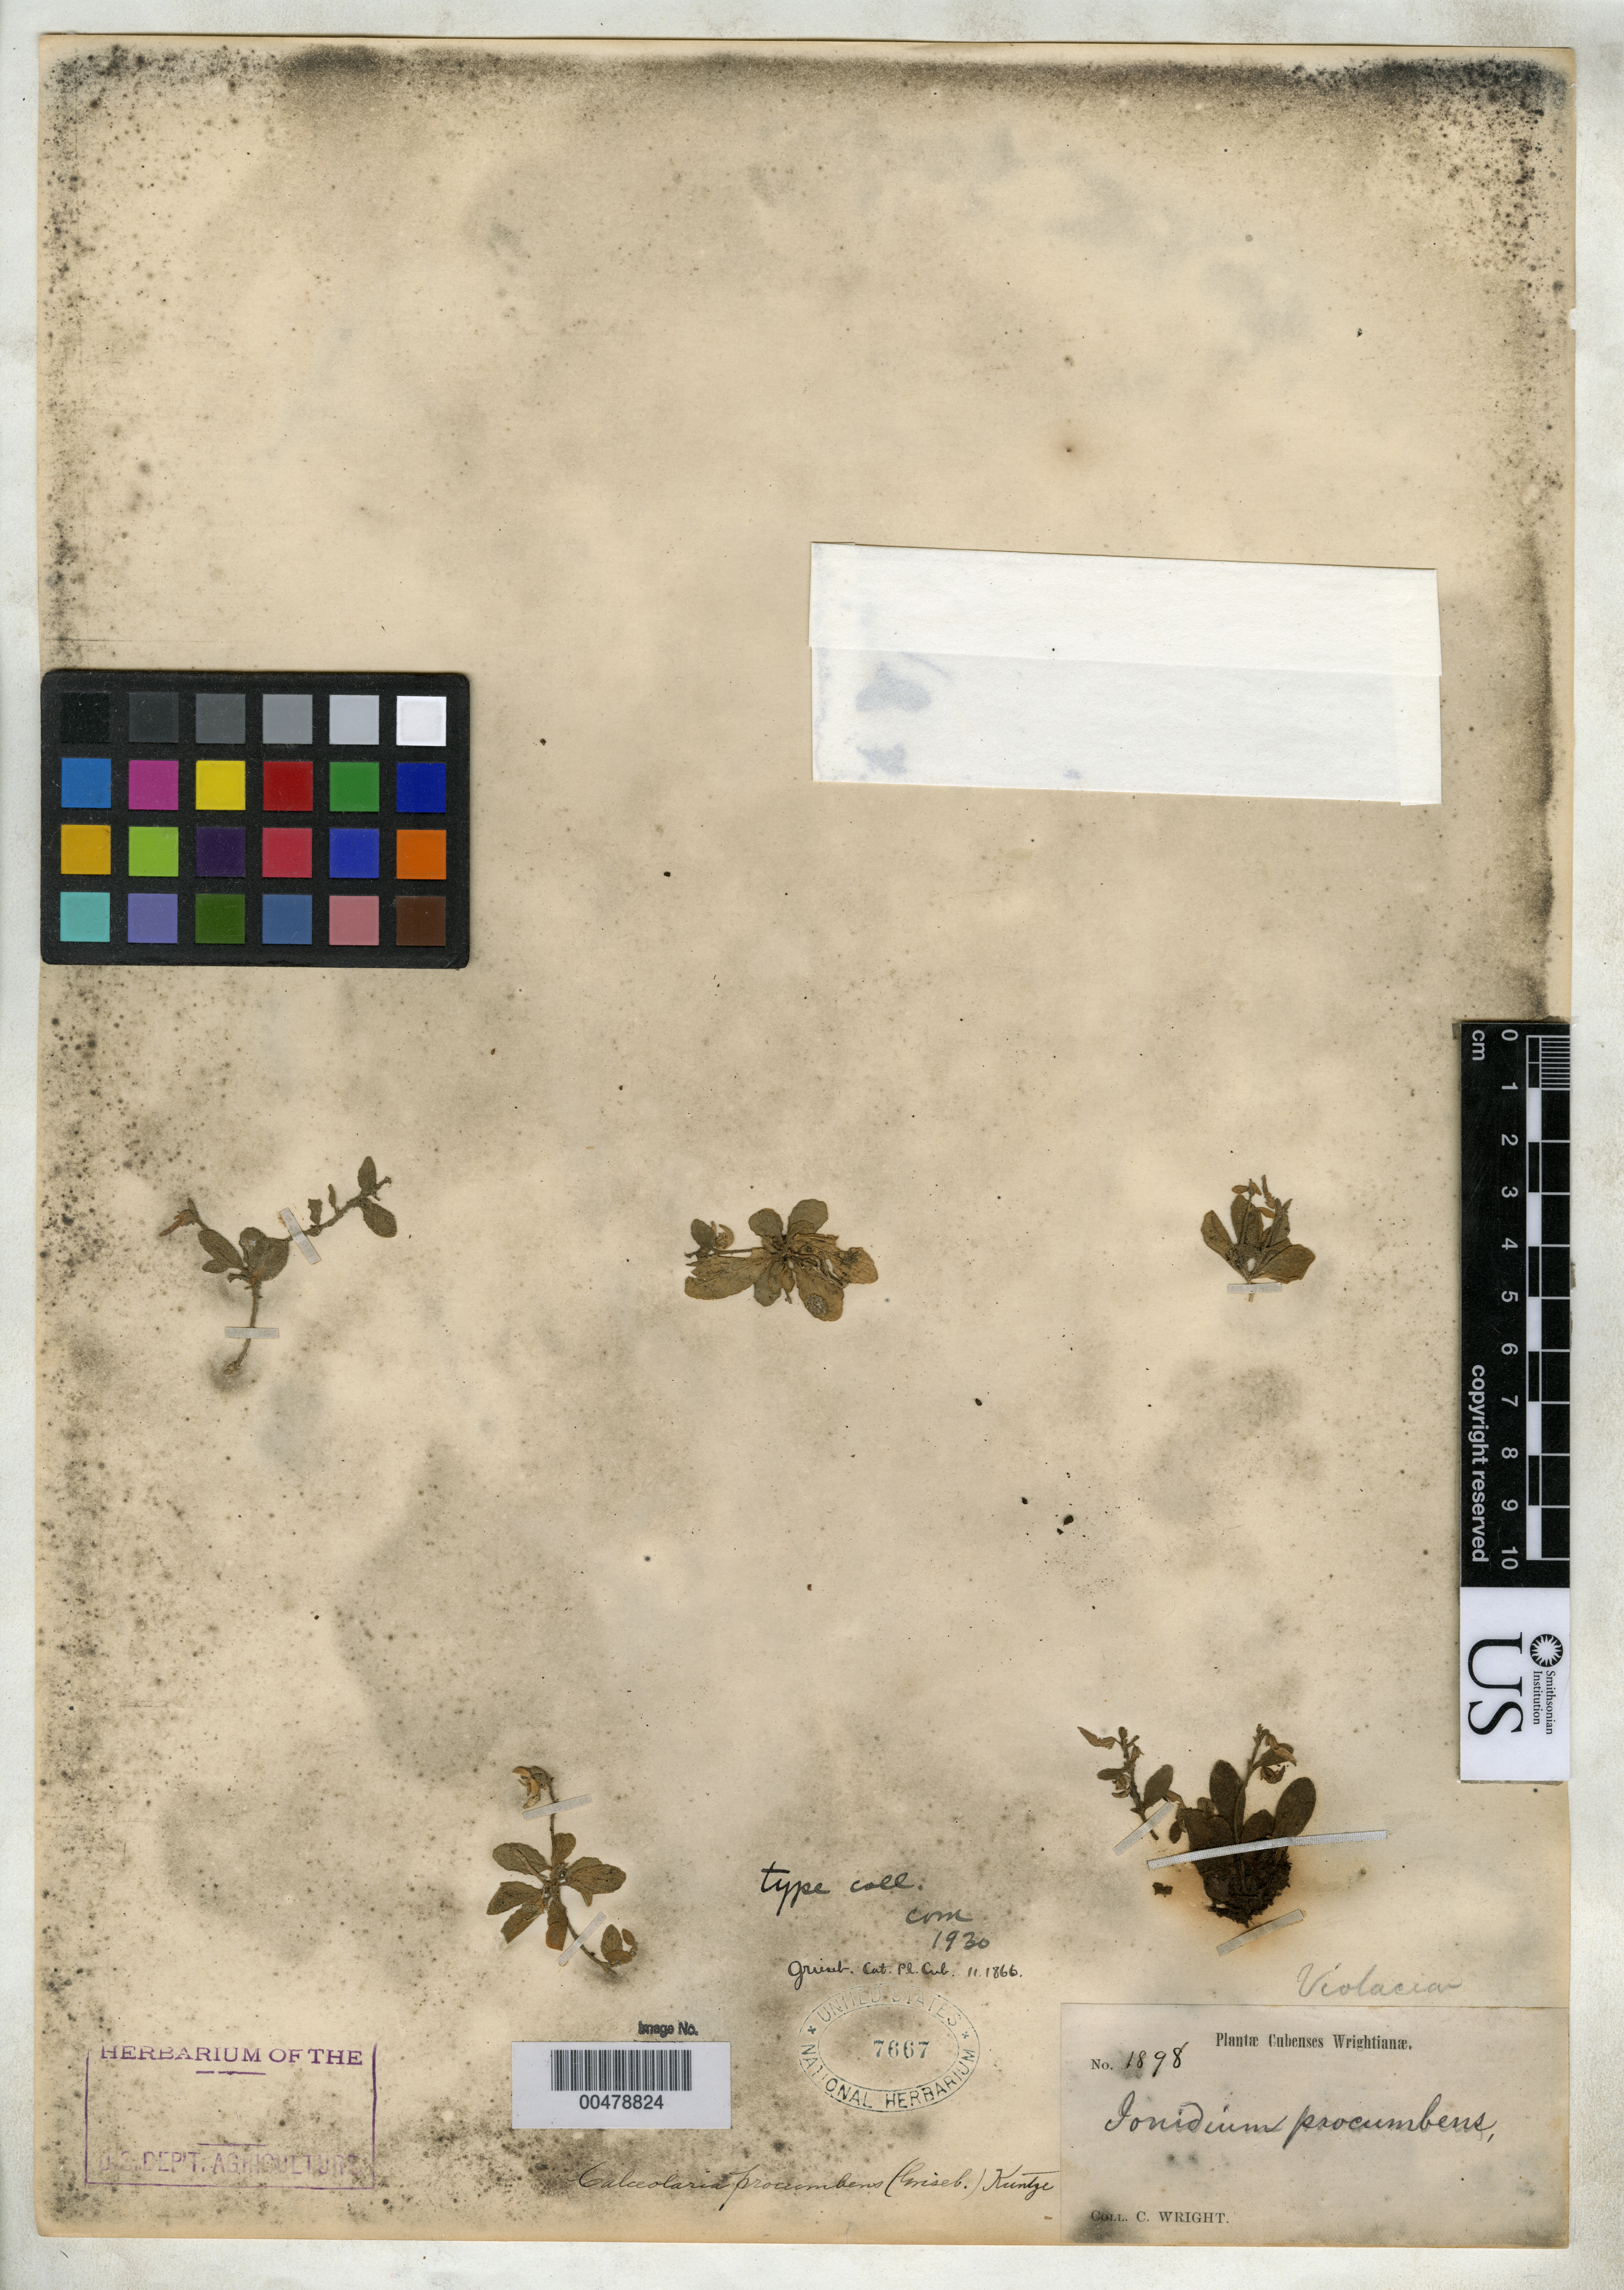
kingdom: Plantae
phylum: Tracheophyta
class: Magnoliopsida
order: Malpighiales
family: Violaceae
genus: Ionidium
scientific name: Ionidium procumbens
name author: Griseb.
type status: Type Collection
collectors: C. Wright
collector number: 1898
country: Cuba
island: Greater Antilles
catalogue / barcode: US 7667